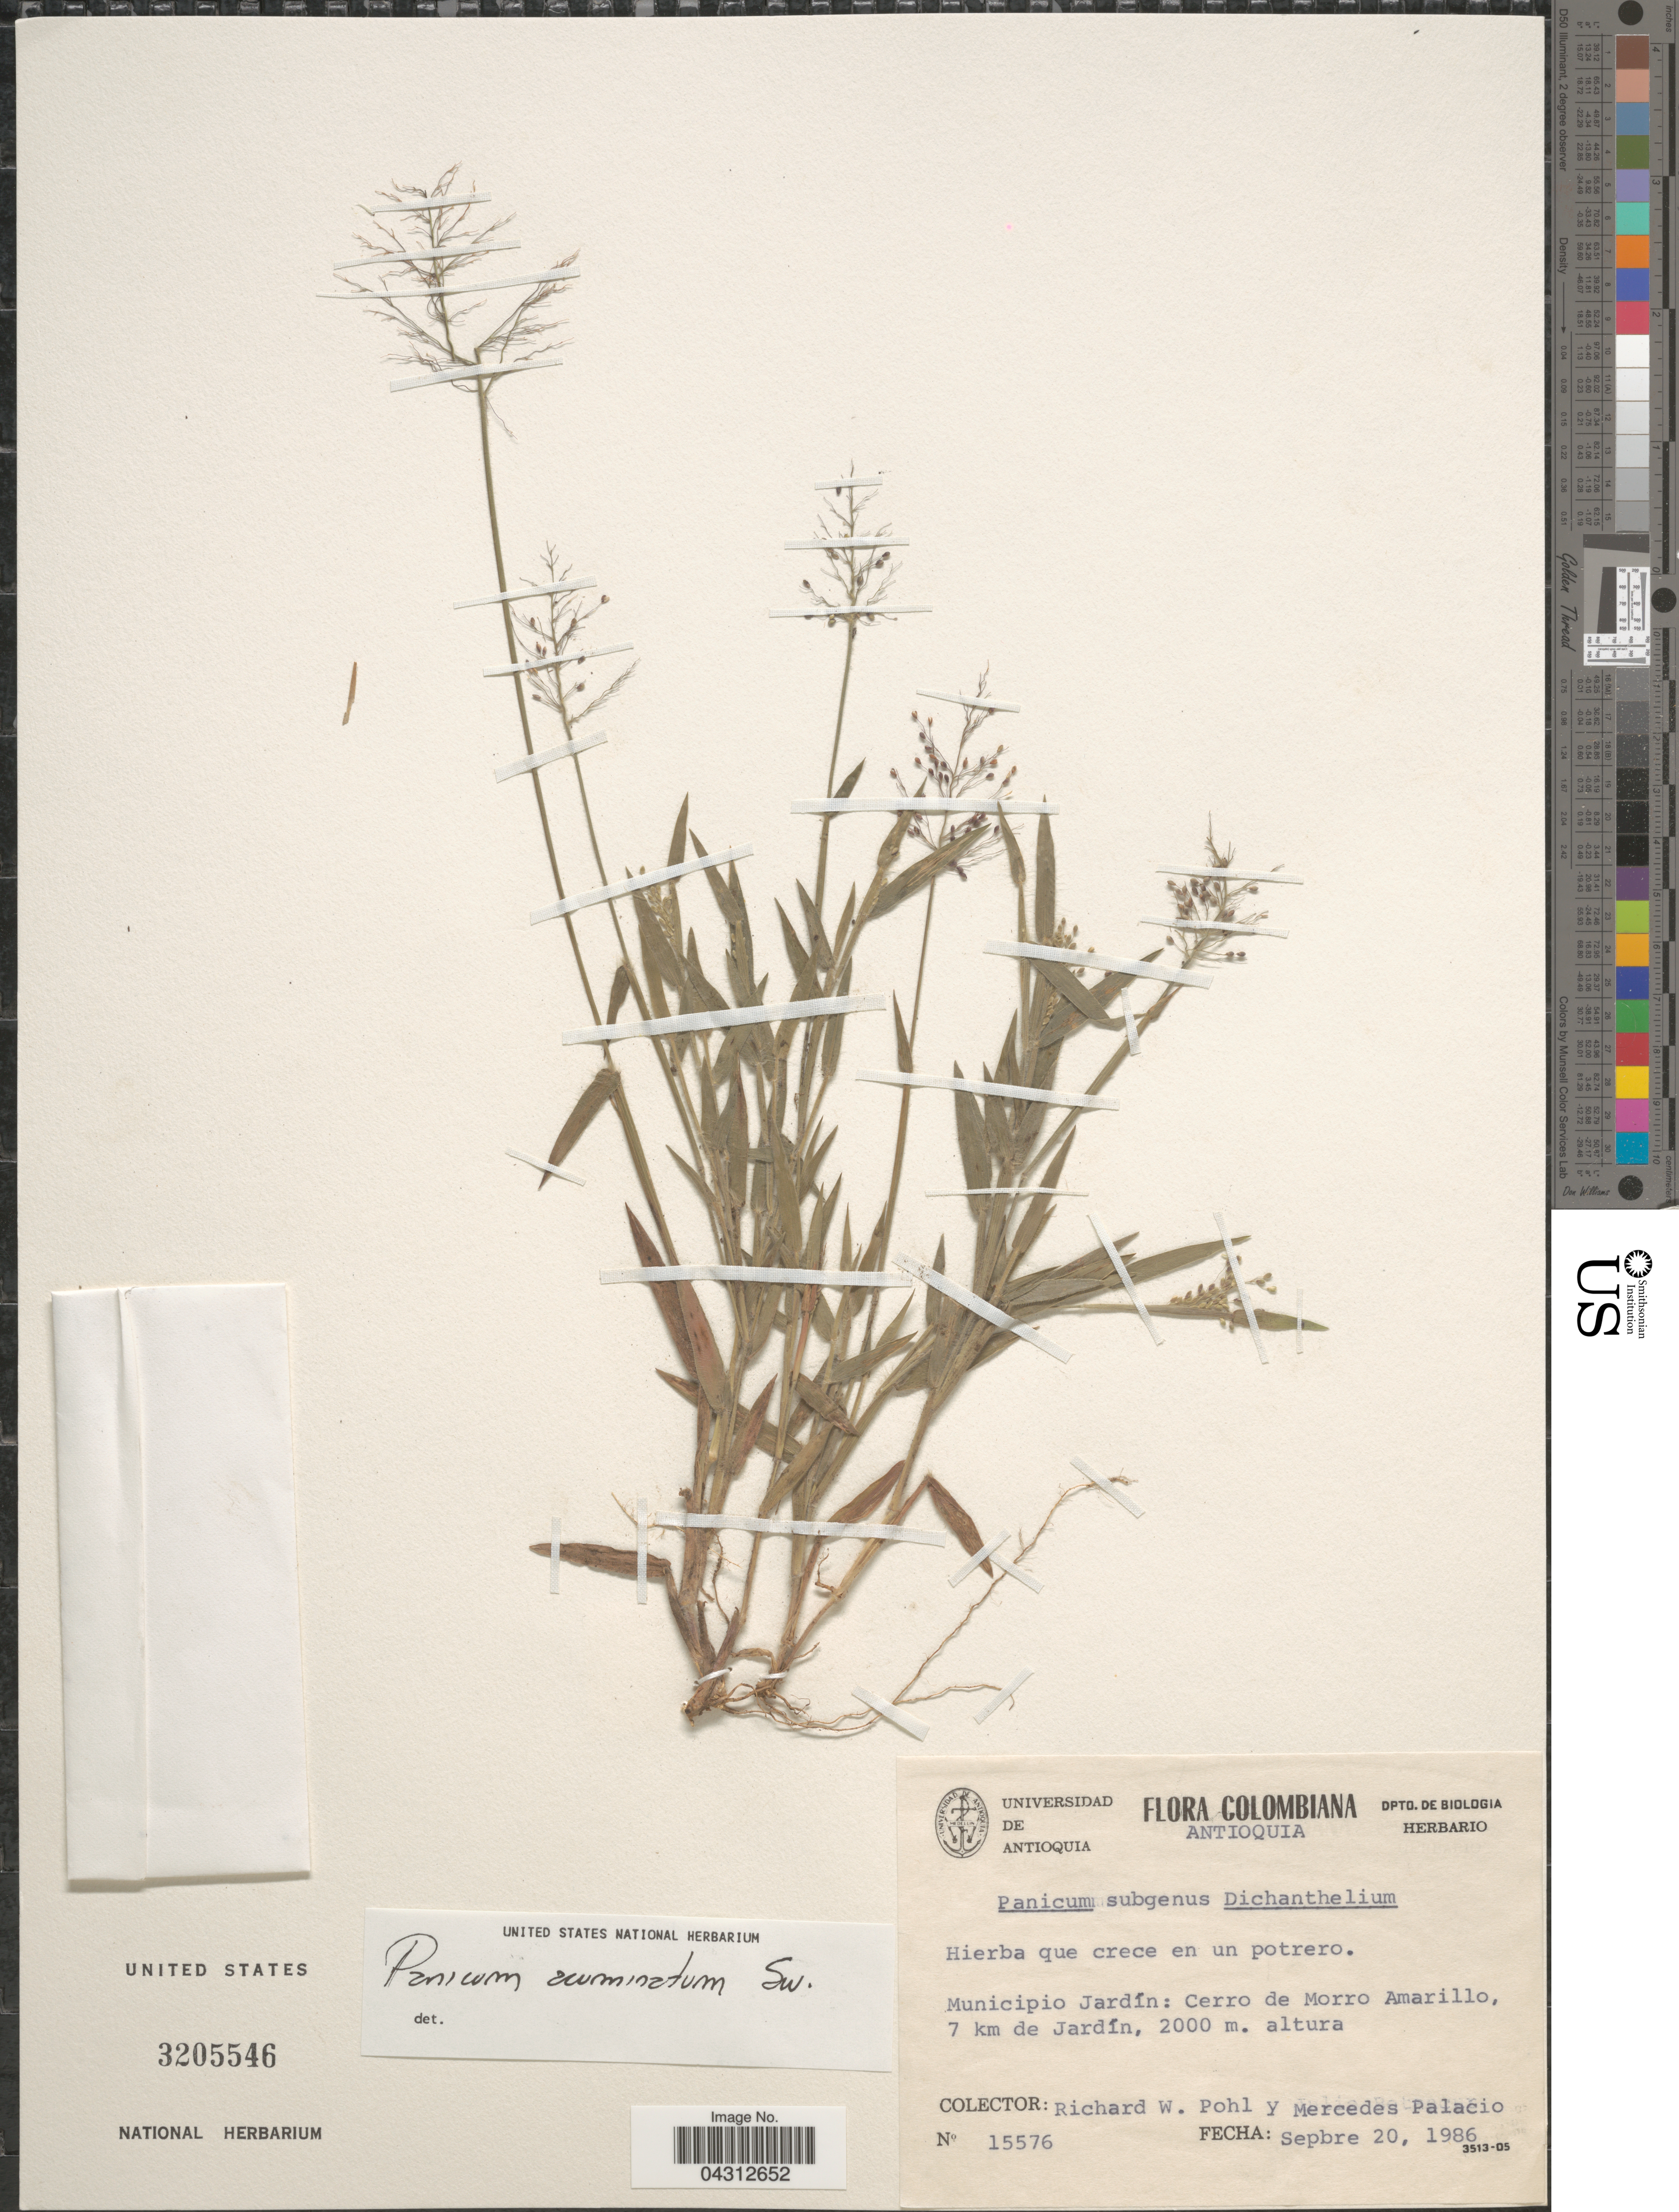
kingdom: Plantae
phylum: Tracheophyta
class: Liliopsida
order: Poales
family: Poaceae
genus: Panicum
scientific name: Panicum acuminatum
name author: Sw.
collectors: R. W. Pohl & M. Palacio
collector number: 15576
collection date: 1986-09-20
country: Colombia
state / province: Antioquia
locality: Municipio Jardín: Cerro de Morro Amarillo, 7 km de Jardín.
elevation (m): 2000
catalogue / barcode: US 3205546